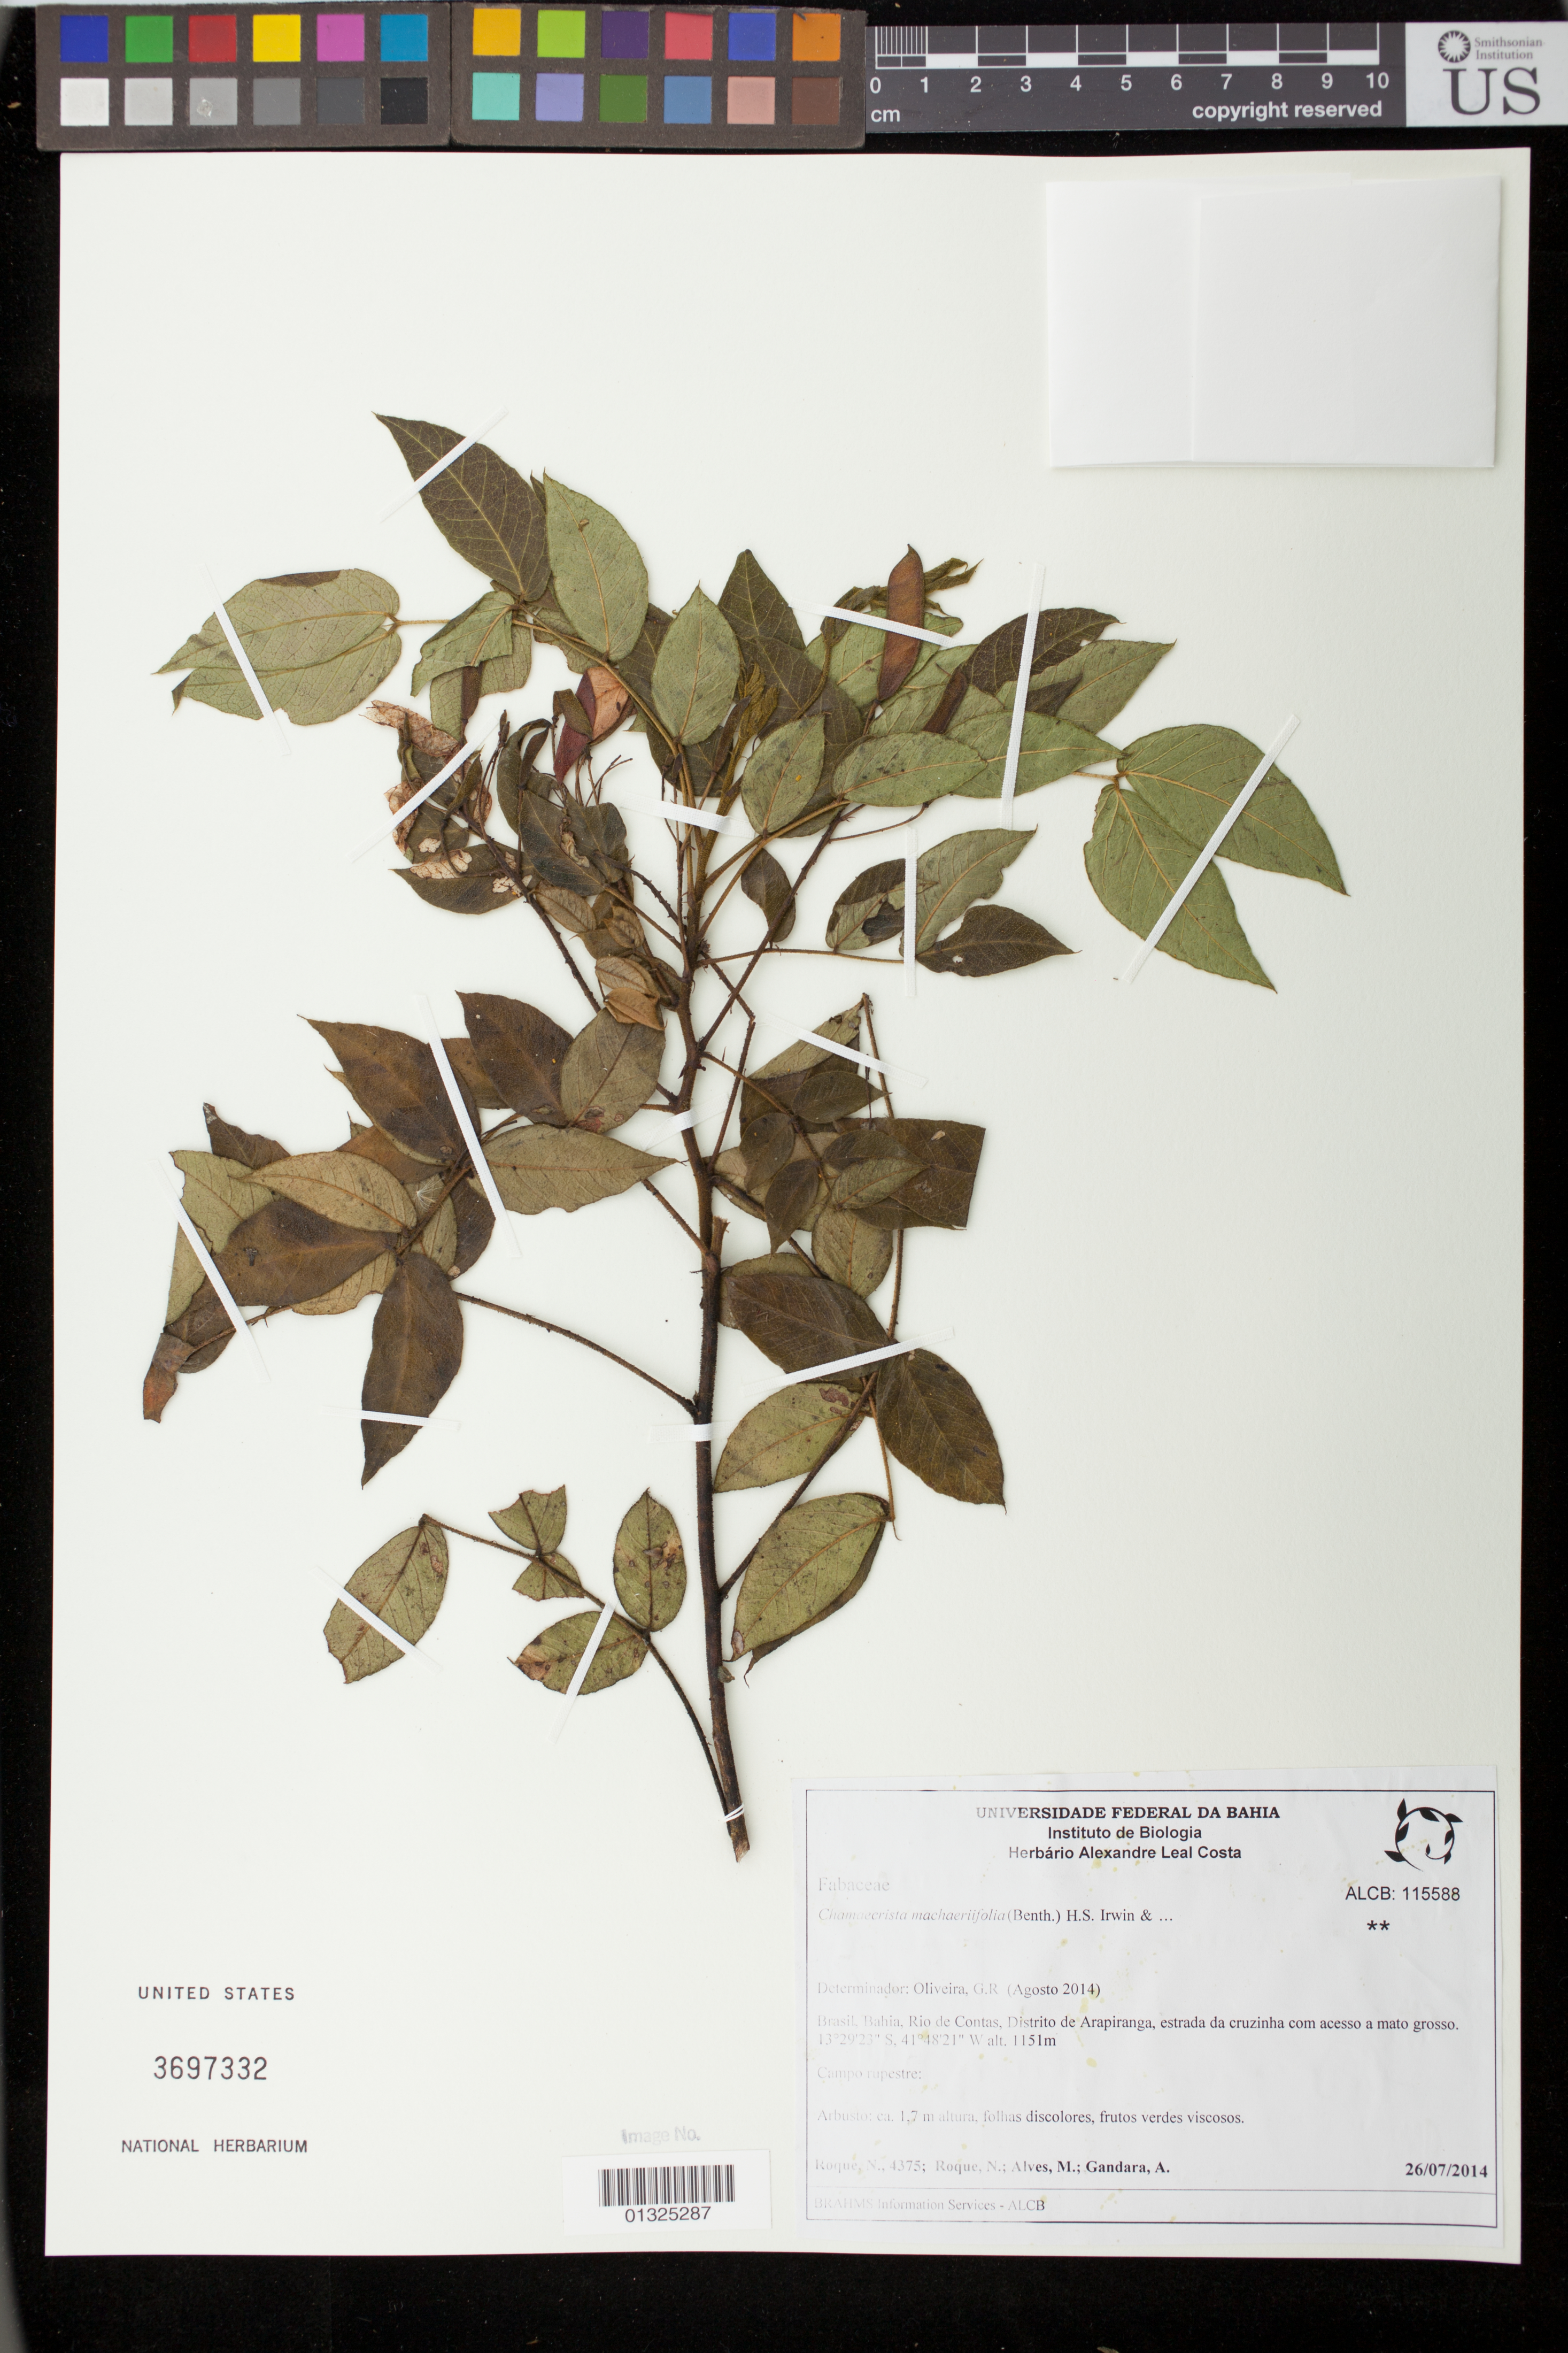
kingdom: Plantae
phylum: Tracheophyta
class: Magnoliopsida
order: Fabales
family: Fabaceae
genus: Chamaecrista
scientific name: Chamaecrista urophyllidia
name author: (H.S. Irwin & Barneby) H.S. Irwin & Barneby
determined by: Souza, A. O.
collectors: N. Roque, M. Alves & A. Gándara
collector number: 4375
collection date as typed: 26 July 2014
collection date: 2014-07-26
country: Brazil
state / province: Bahia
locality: Rio de Contas, Distrito de Arapiranga, estrada da cruzinha com acesso a mato grosso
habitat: Campo rupestre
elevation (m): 1151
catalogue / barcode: US 3697332